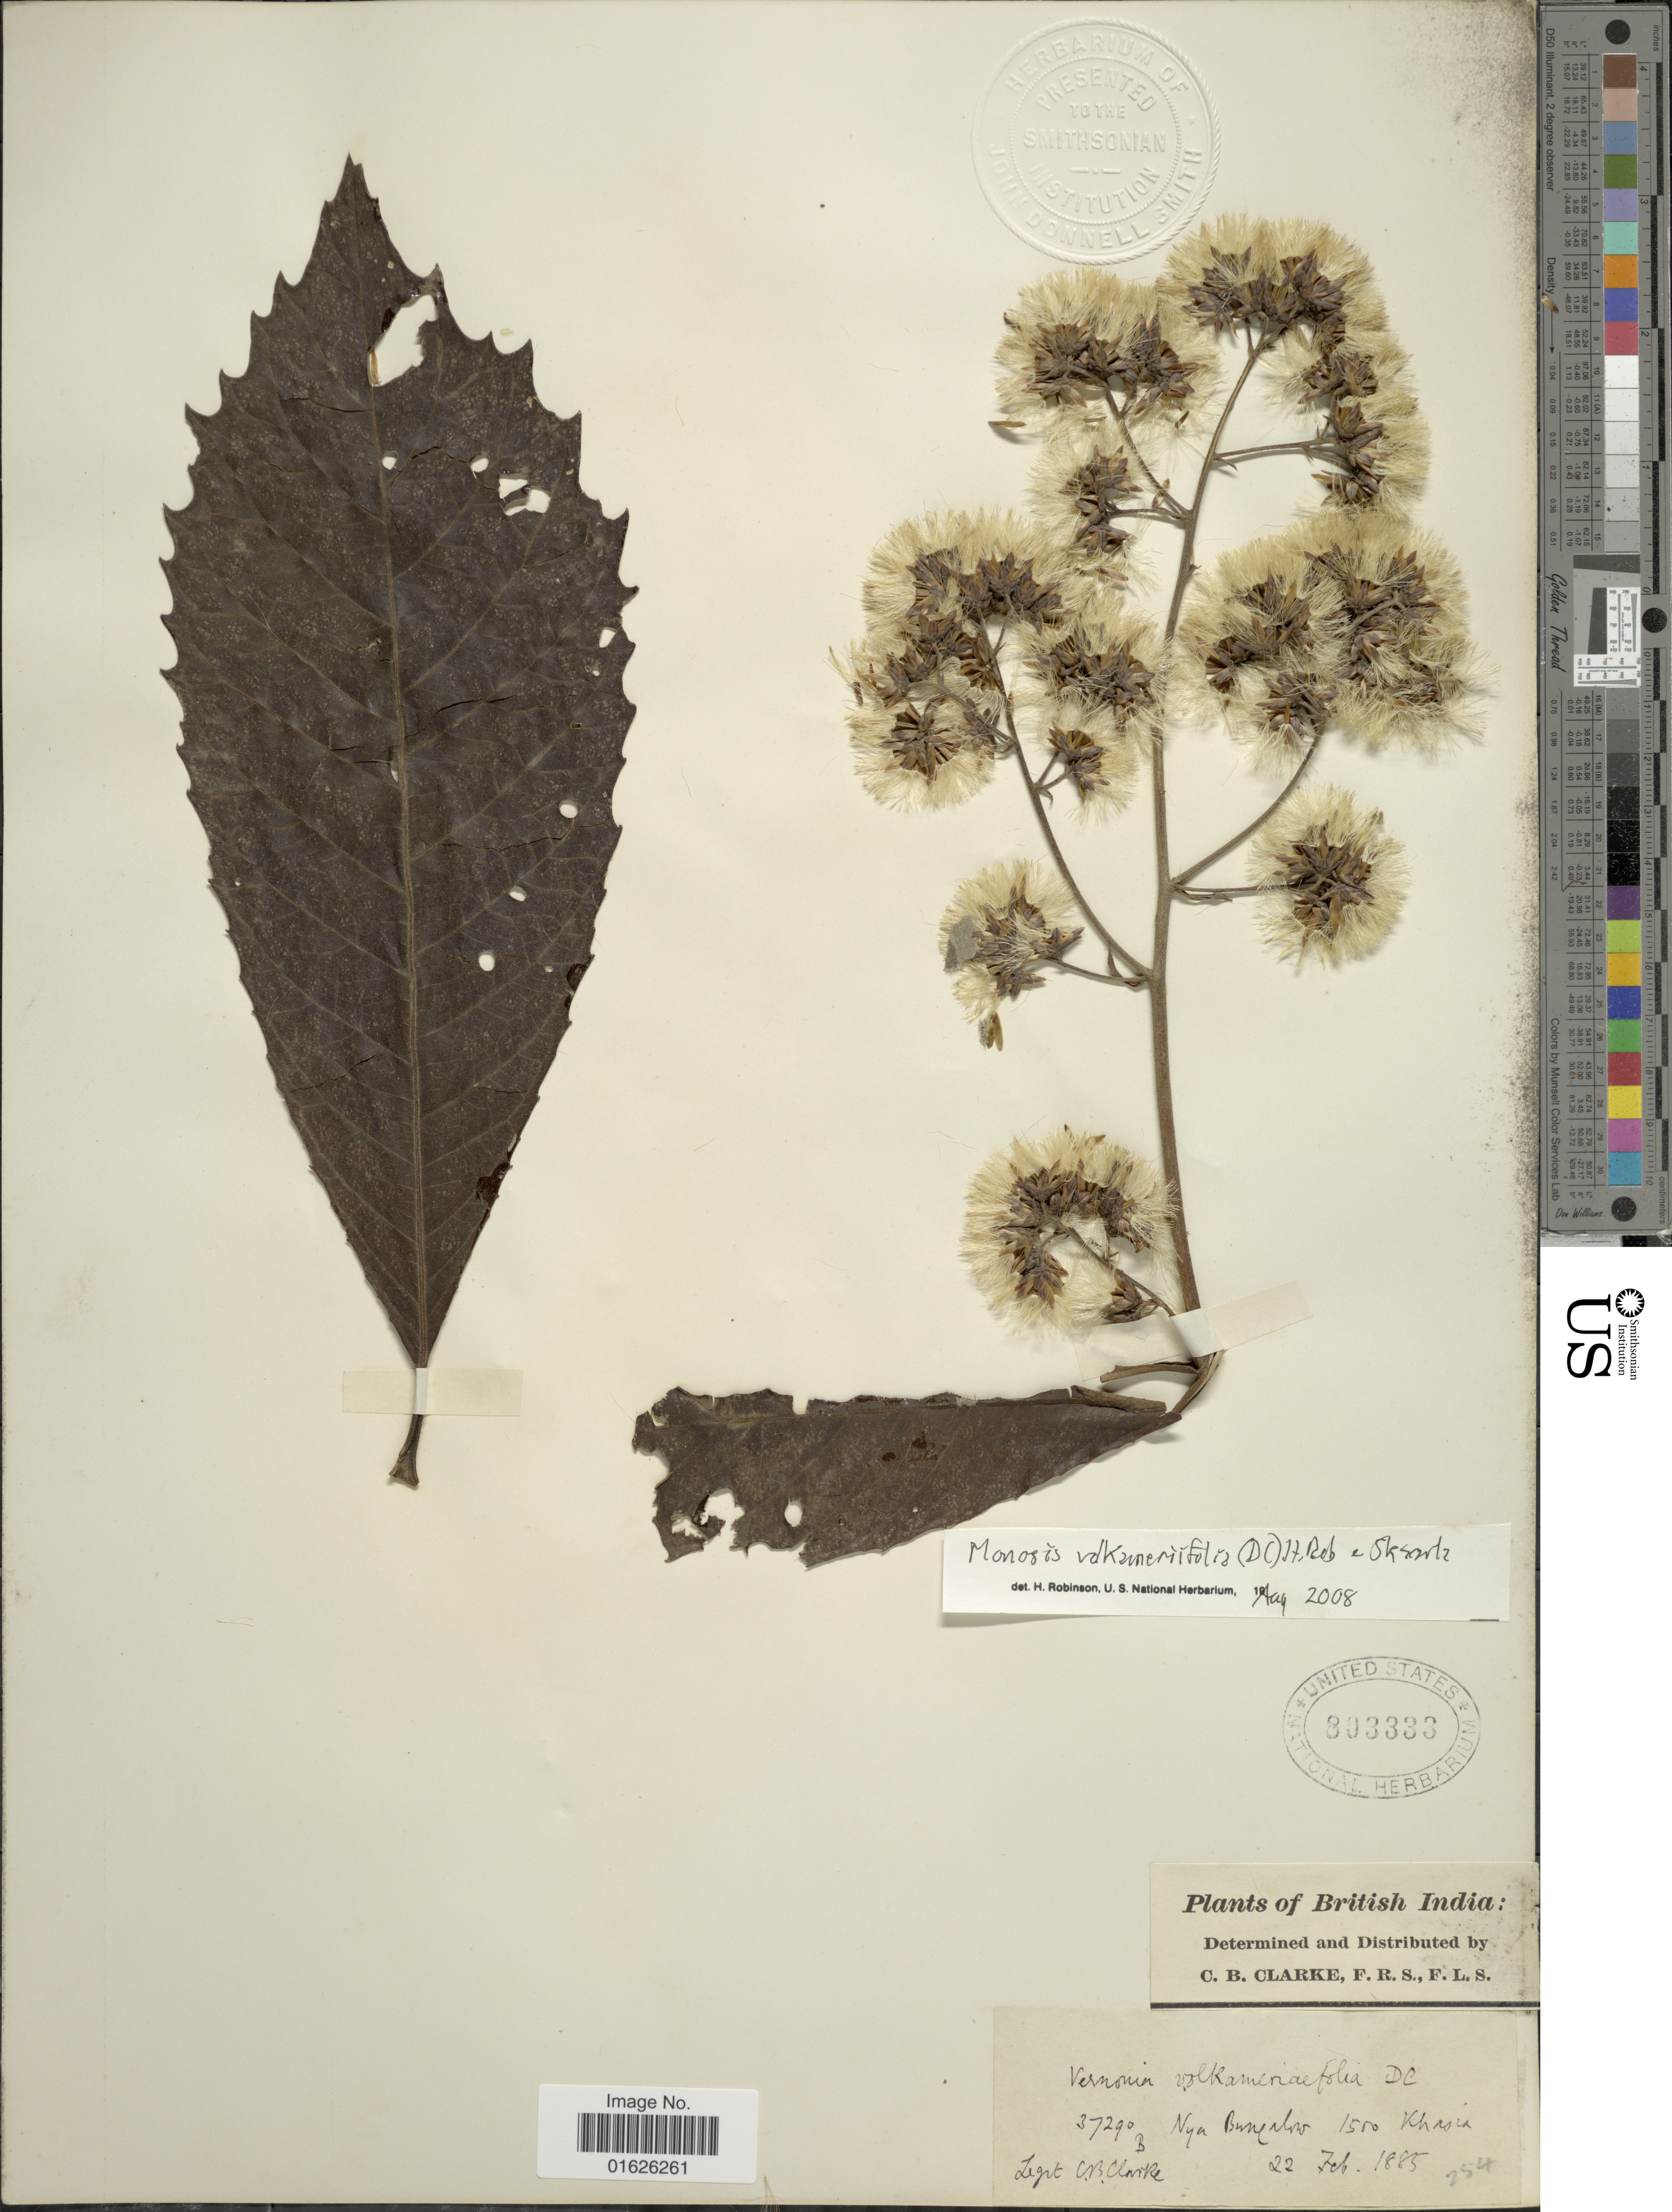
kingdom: Plantae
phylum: Tracheophyta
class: Magnoliopsida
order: Asterales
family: Asteraceae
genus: Monosis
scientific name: Monosis volkameriifolia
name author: (DC.) H. Rob. & Skvarla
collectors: C. B. Clarke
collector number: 37290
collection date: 1885-02-22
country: India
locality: British India, Nya Bungalow Khasia.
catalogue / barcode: US 803333